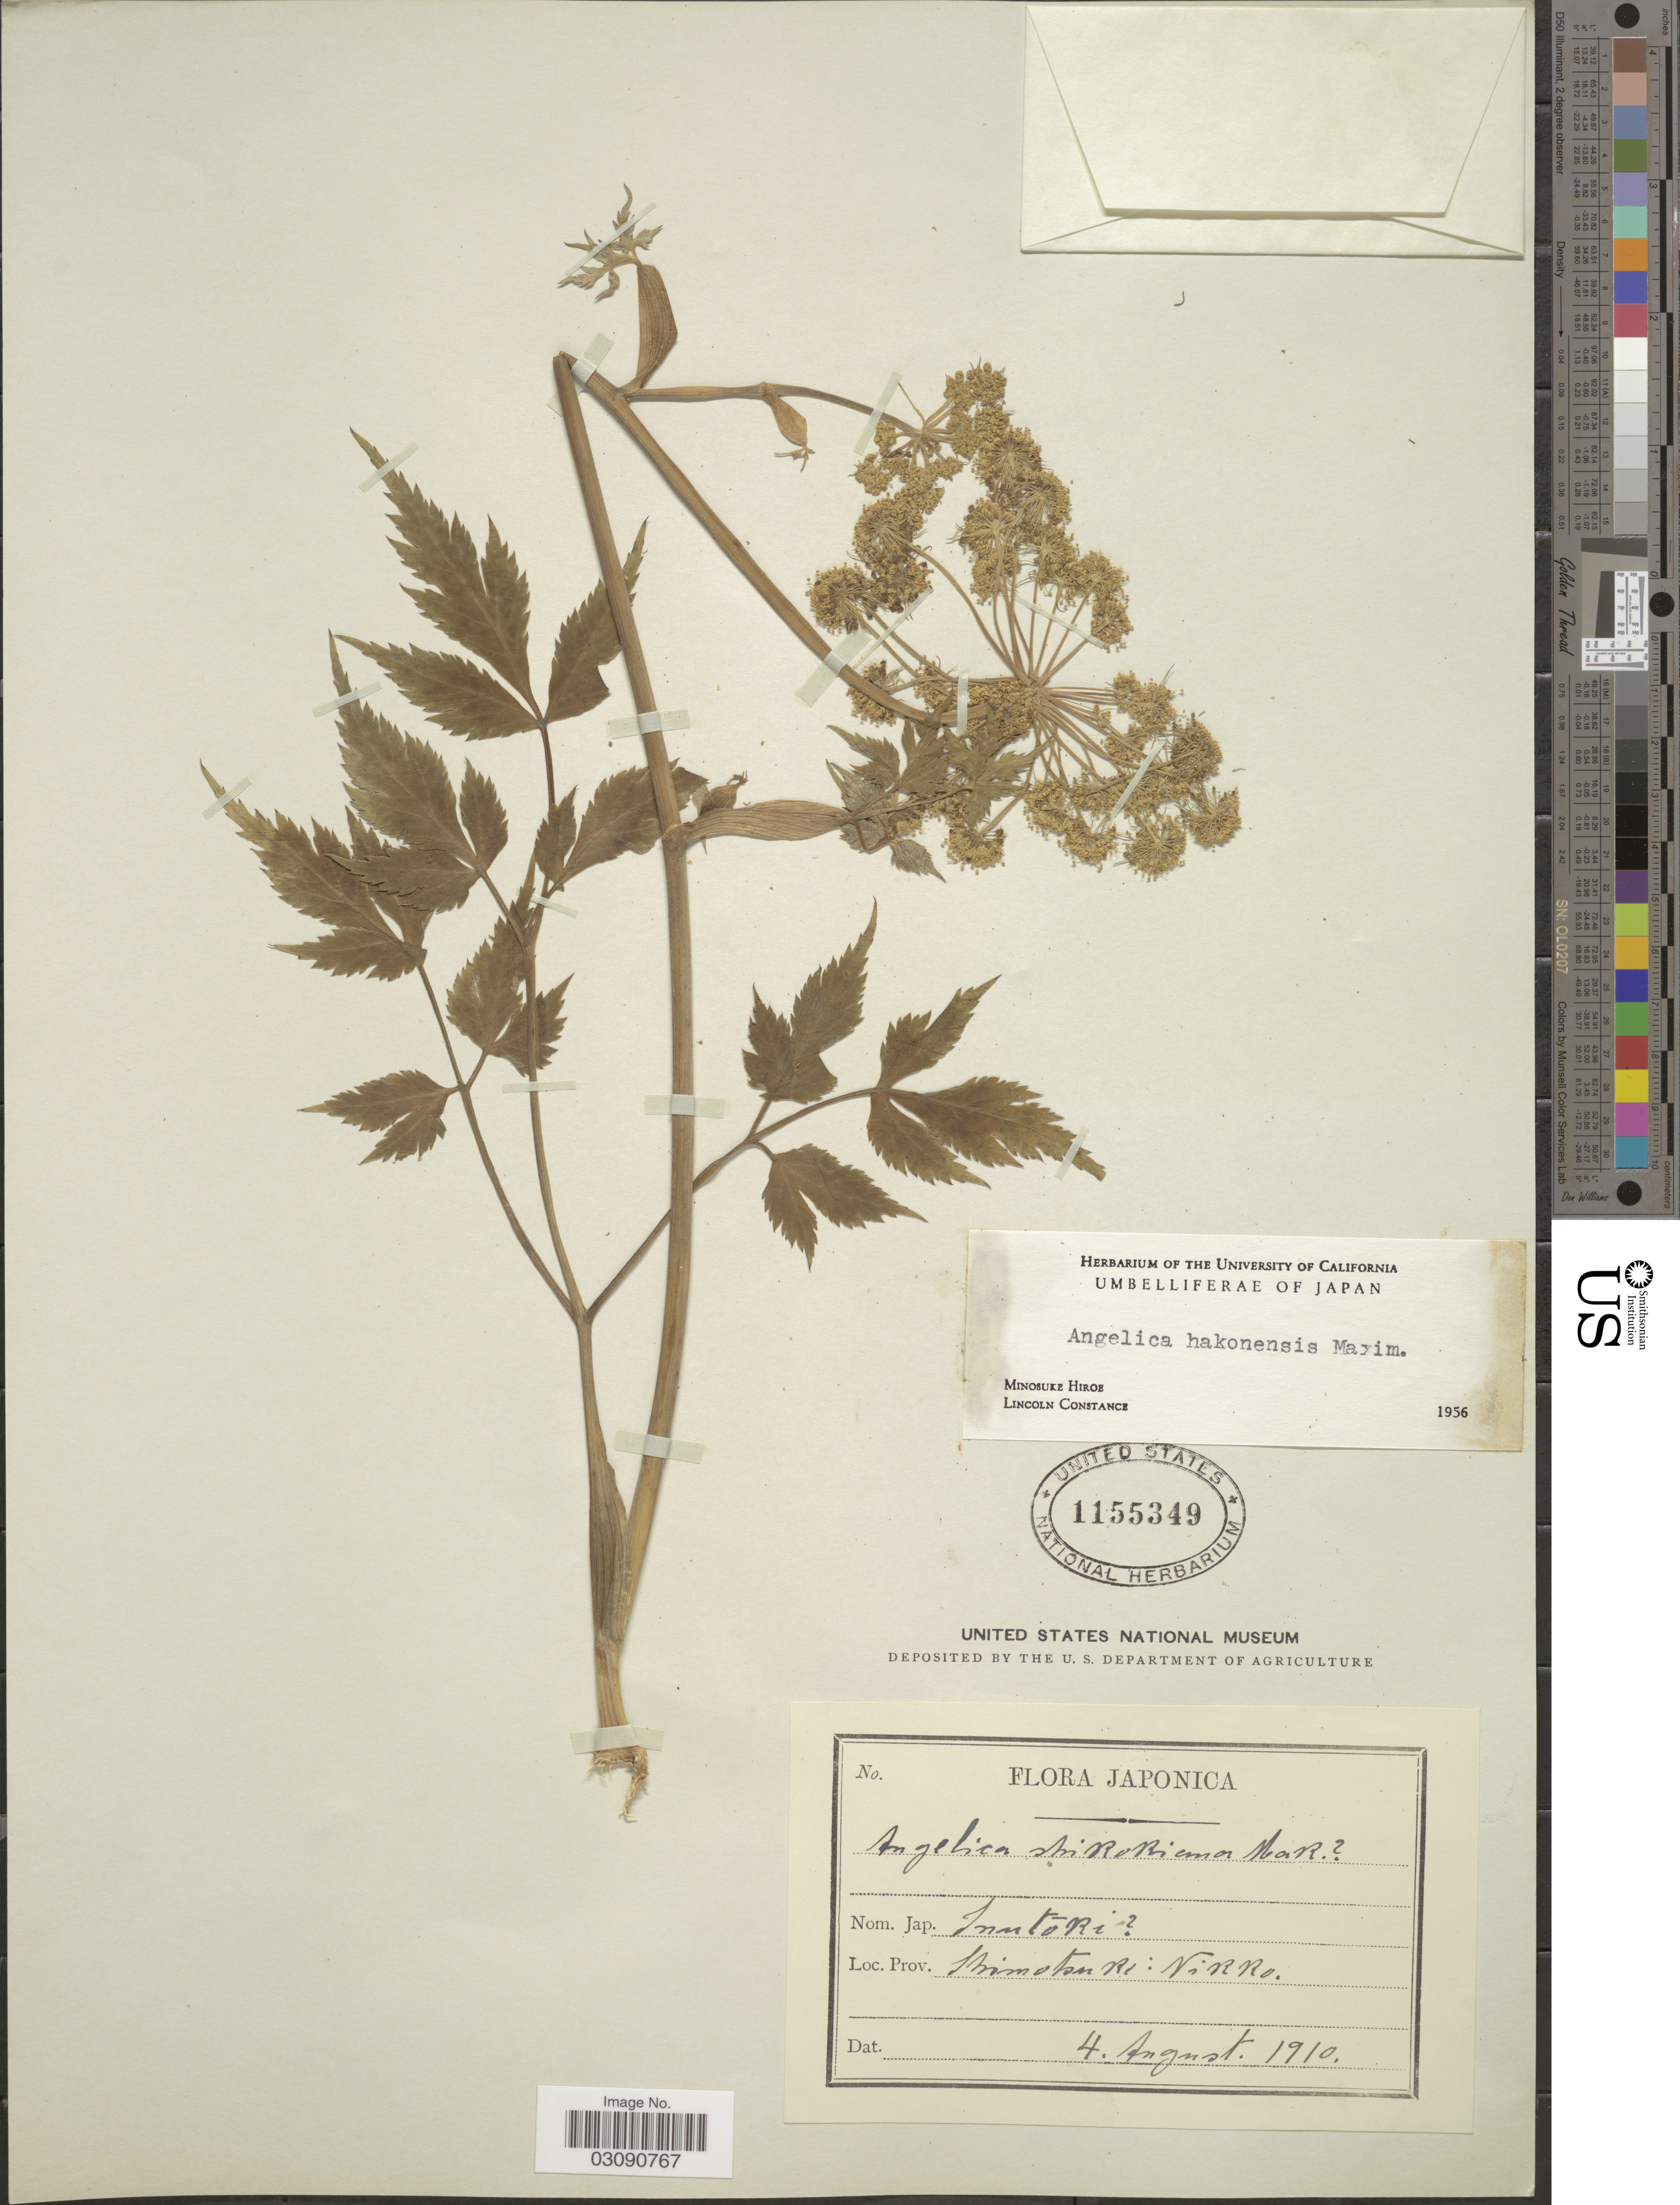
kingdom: Plantae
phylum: Tracheophyta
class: Magnoliopsida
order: Apiales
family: Apiaceae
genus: Angelica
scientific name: Angelica hakonensis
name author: Maxim.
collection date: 1910-08-04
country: Japan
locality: Shimotsuki: Nikko.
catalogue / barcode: US 1155349